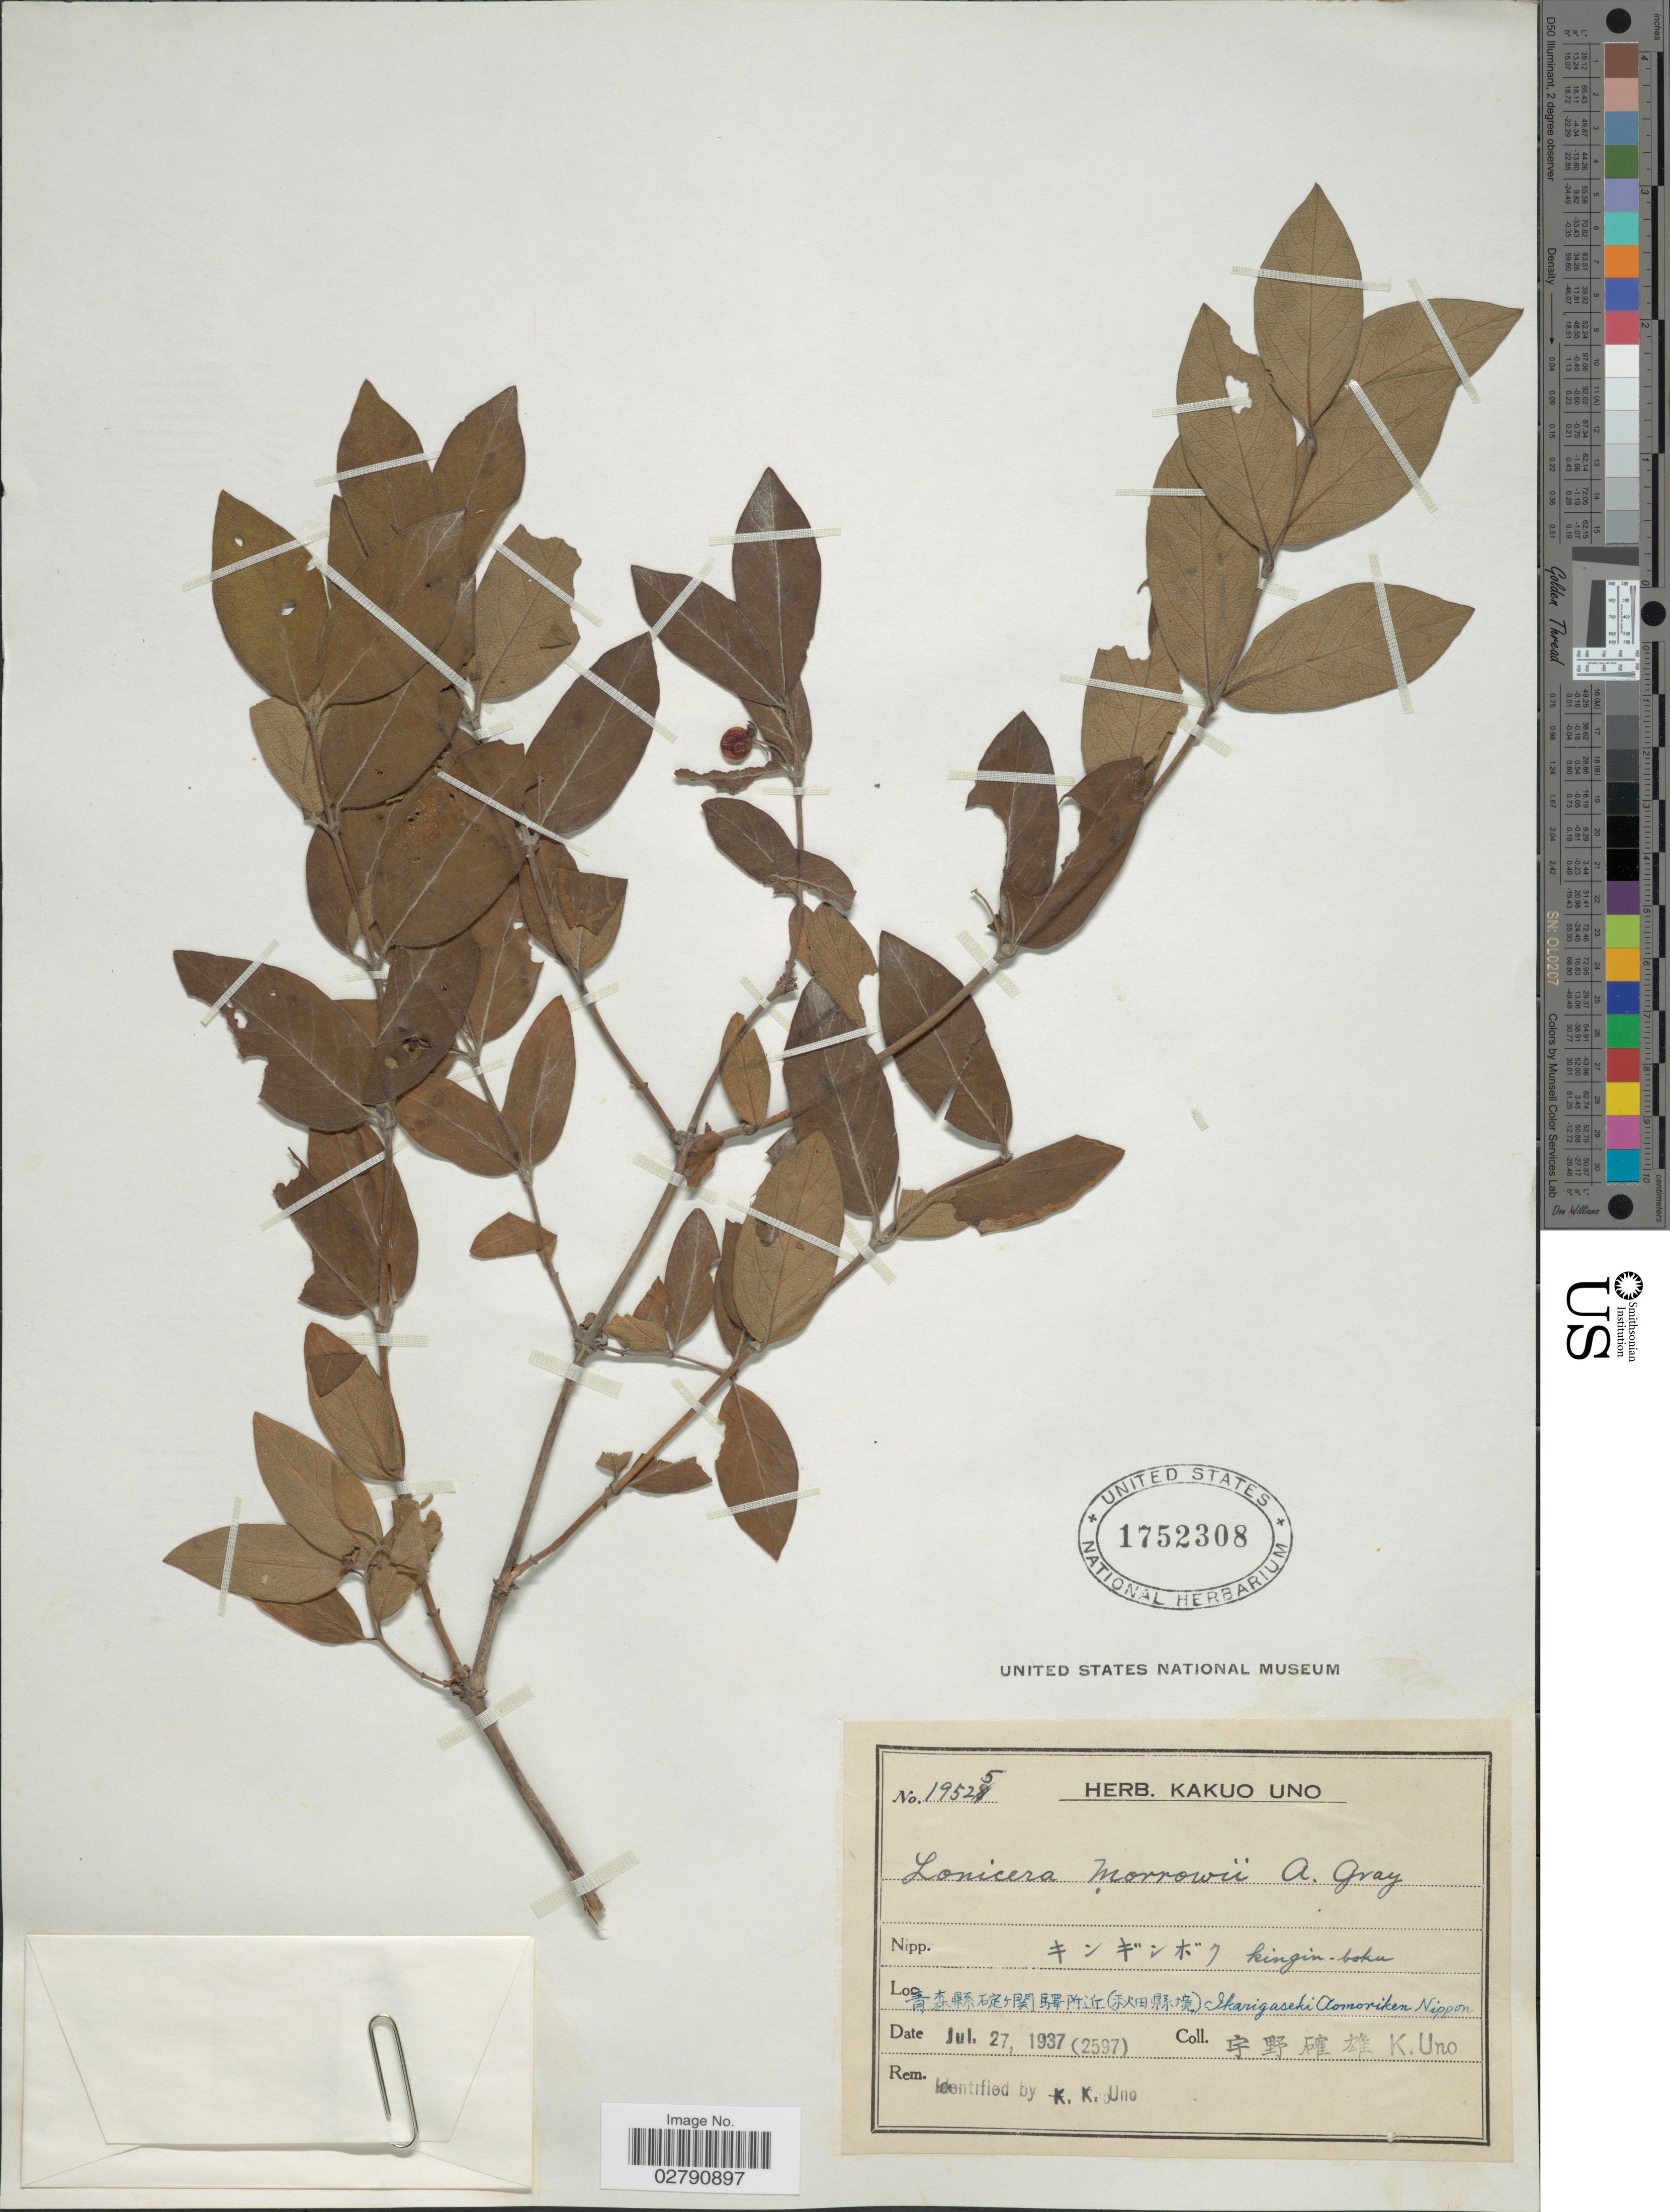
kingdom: Plantae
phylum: Tracheophyta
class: Magnoliopsida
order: Dipsacales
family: Caprifoliaceae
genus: Lonicera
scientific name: Lonicera morrowii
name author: A. Gray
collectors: K. Uno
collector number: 19525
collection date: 1937-07-27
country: Japan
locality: Ikarigaseki Aomoriken Nippon.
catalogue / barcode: US 1752308